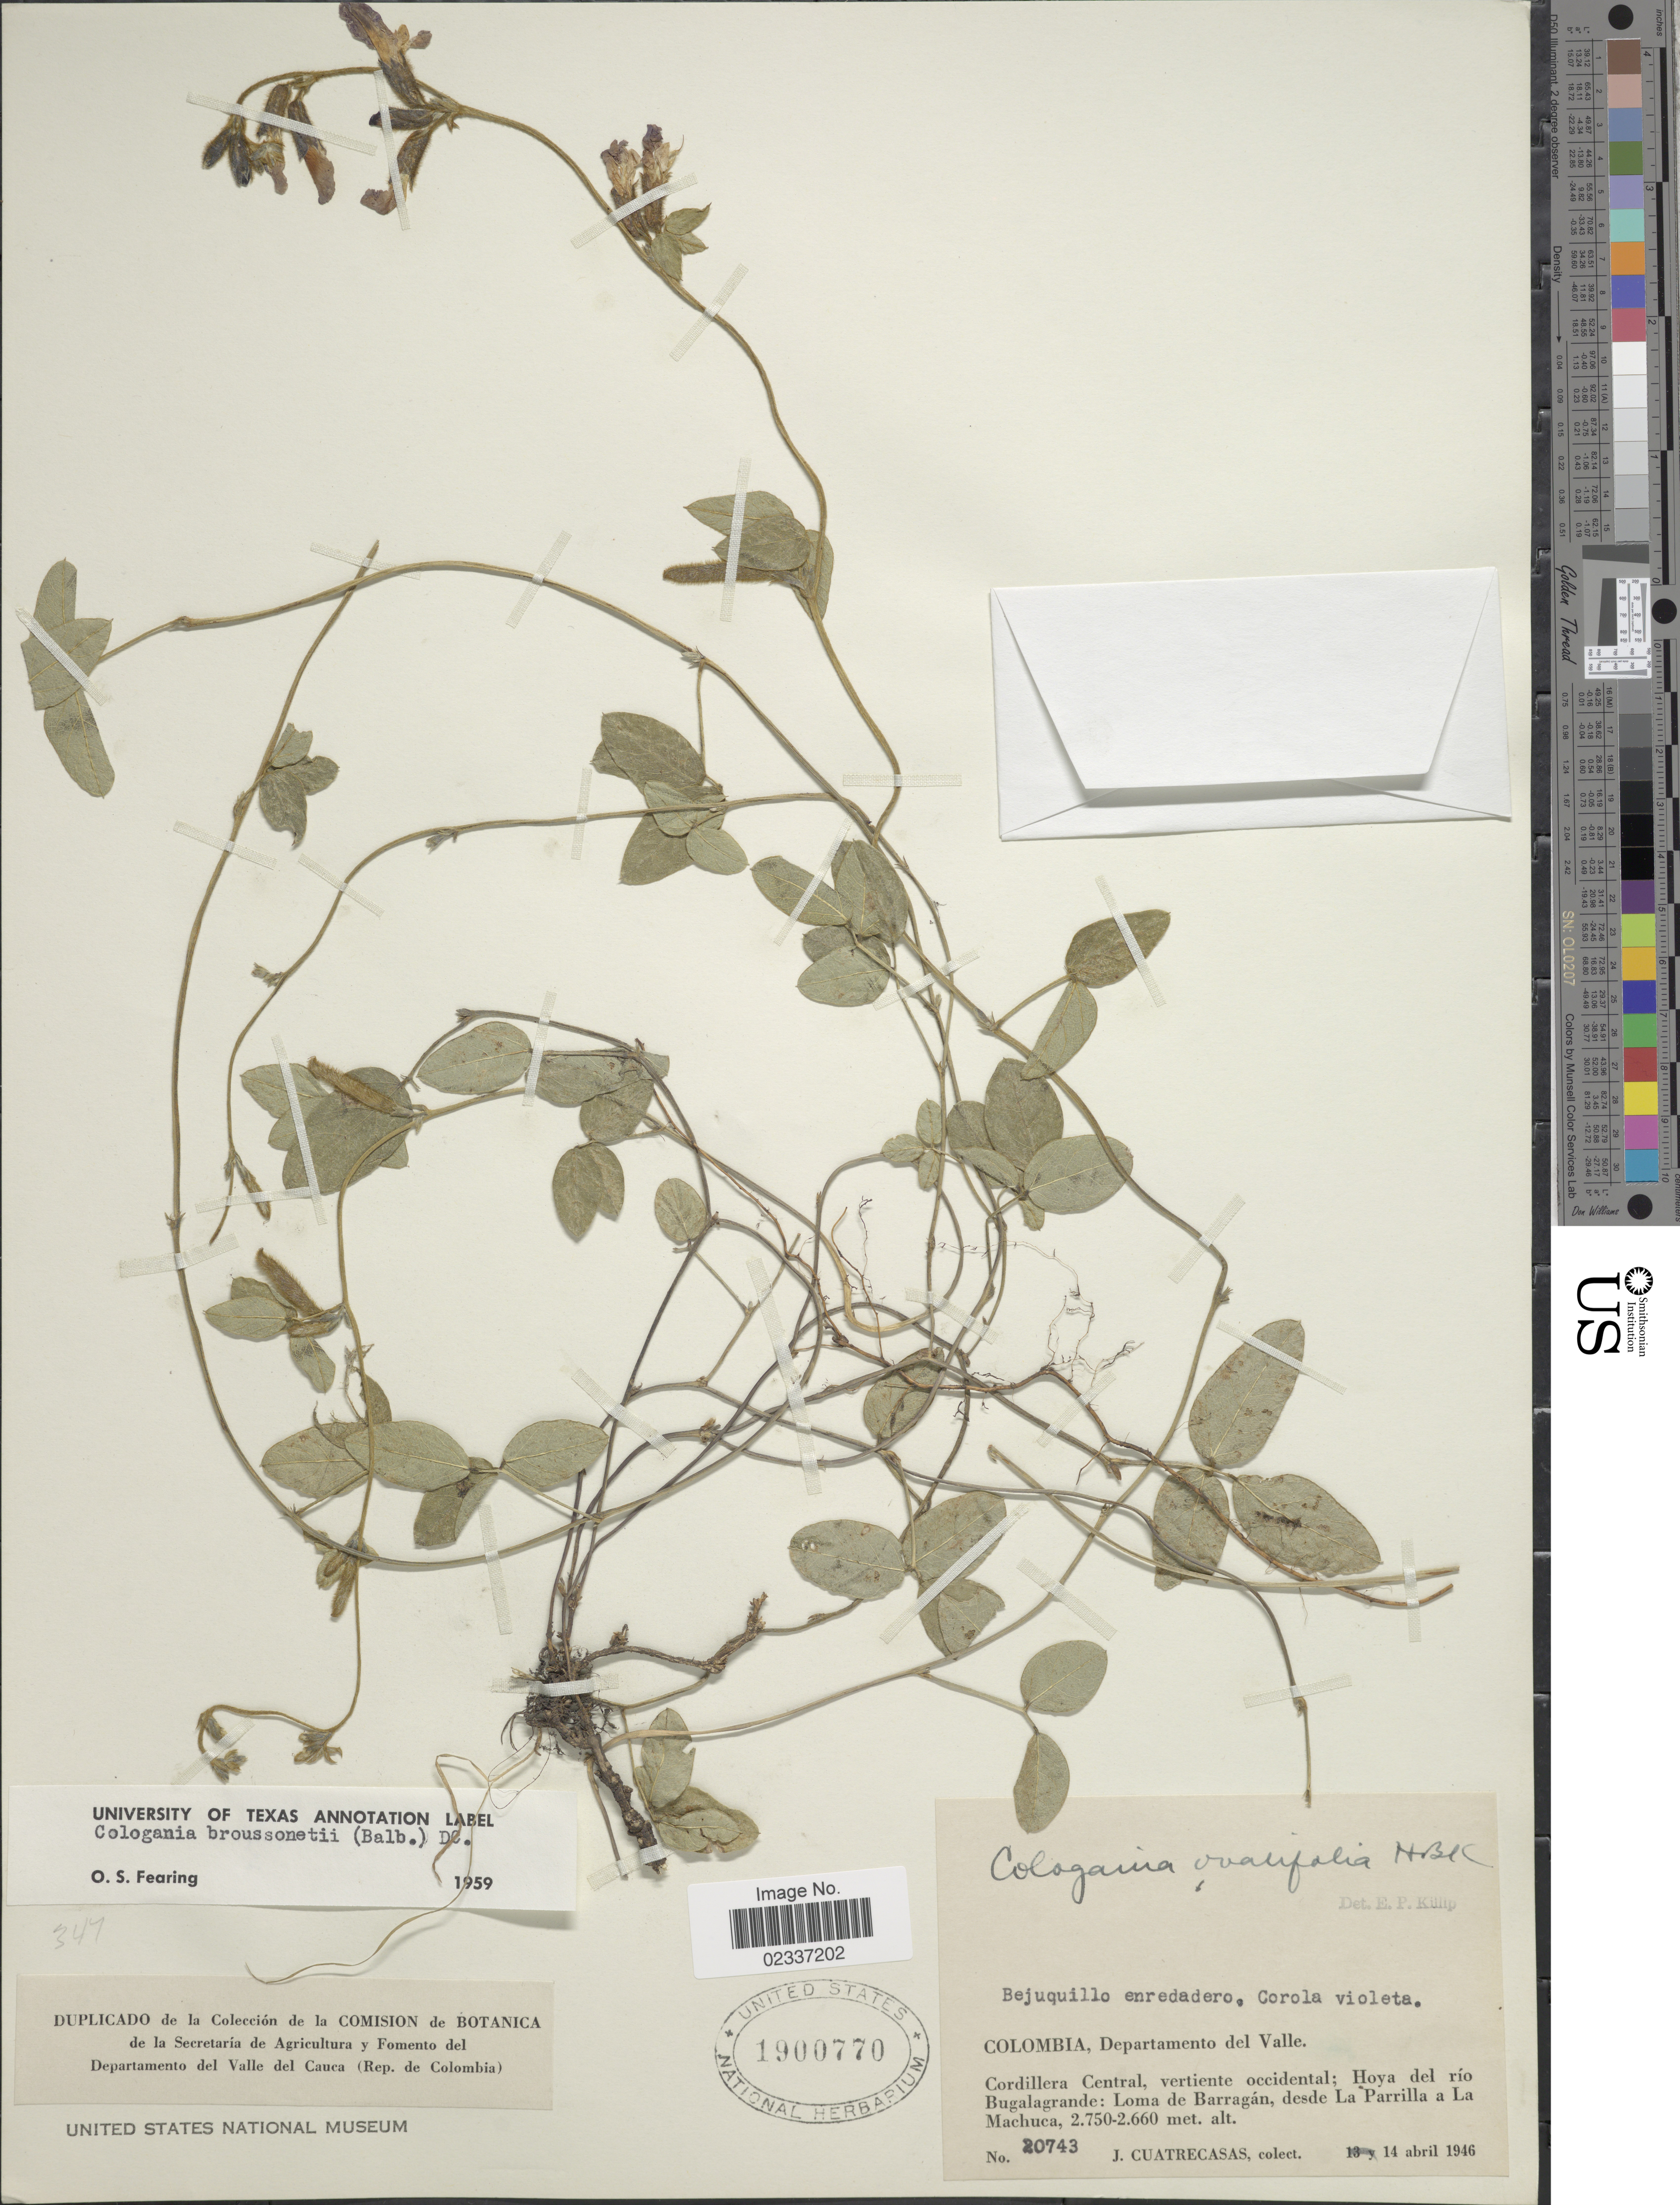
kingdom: Plantae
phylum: Tracheophyta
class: Magnoliopsida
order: Fabales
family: Fabaceae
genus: Cologania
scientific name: Cologania broussonetii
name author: (Balb.) DC.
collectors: J. Cuatrecasas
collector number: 20743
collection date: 1946-04-14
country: Colombia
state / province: Valle del Cauca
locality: Departamento del Valle, Cordillera Central, vertient occidental; Hoya del río Bugalagrande: Loma de Barragán, desde La Parrilla a La Machuca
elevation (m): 2660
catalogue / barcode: US 1900770